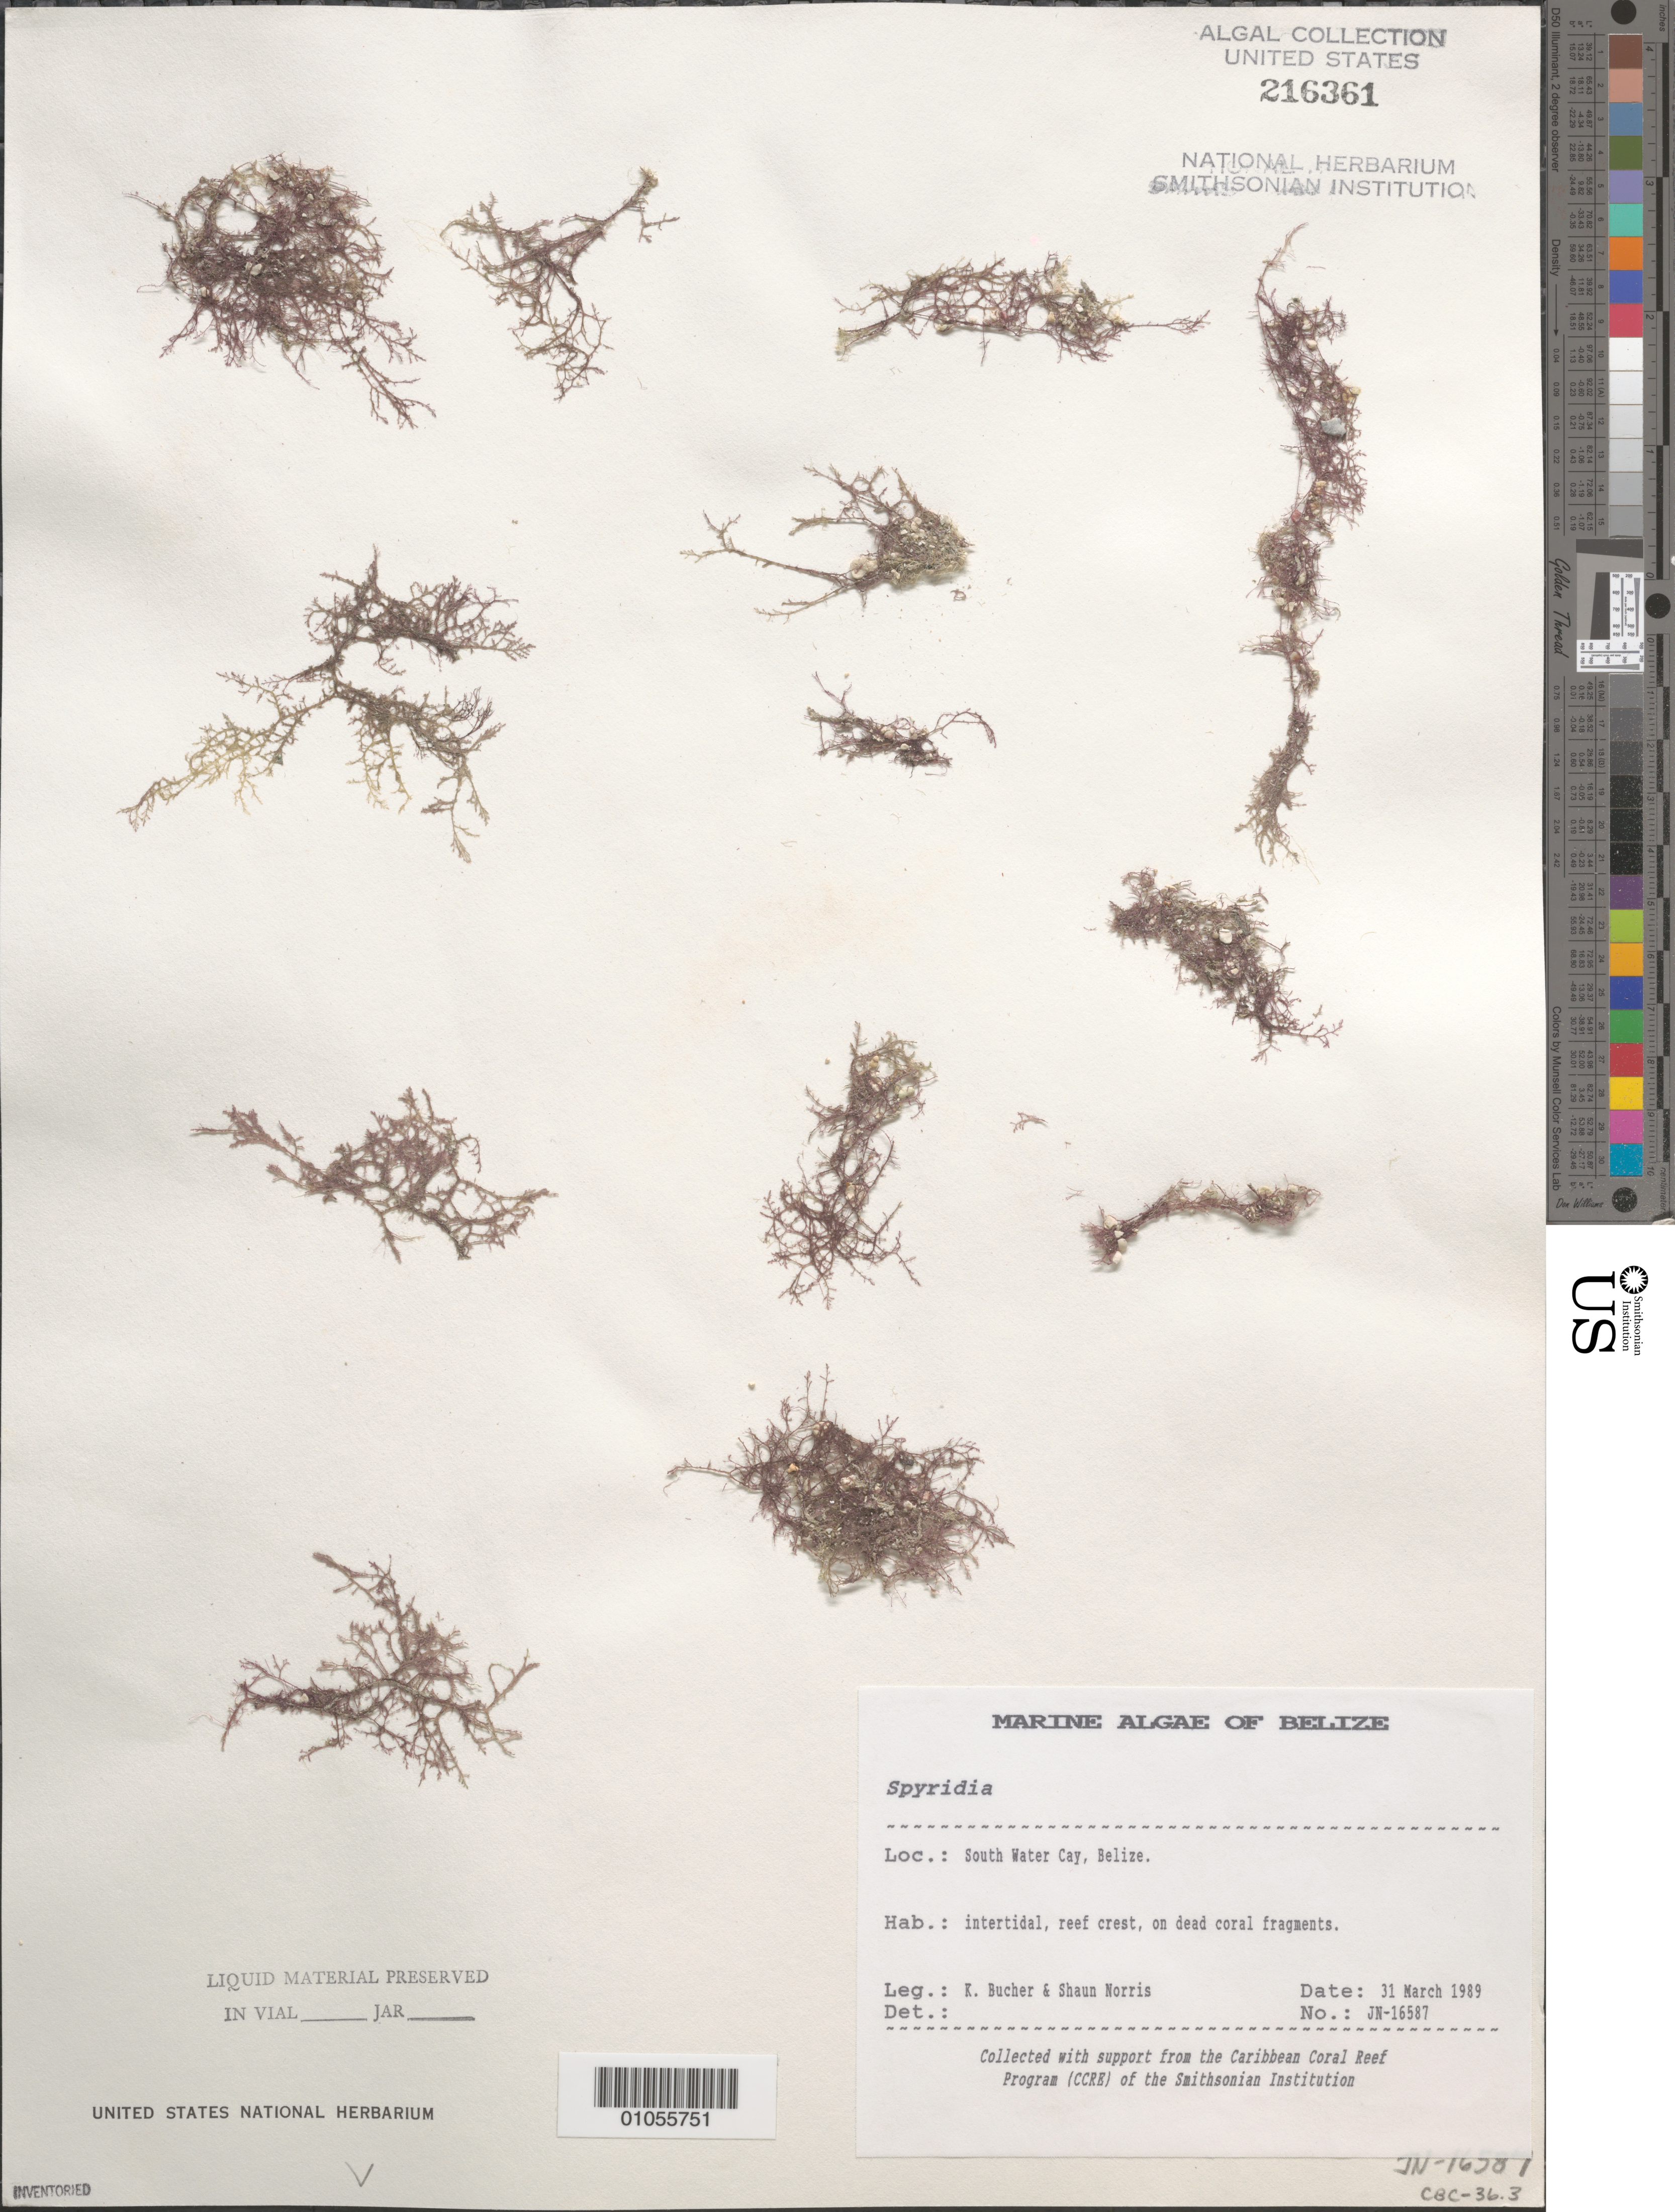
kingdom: Plantae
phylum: Rhodophyta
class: Florideophyceae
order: Ceramiales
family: Spyridiaceae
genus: Spyridia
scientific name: Spyridia sp.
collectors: K. E. Bucher & S. Norris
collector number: JN-16587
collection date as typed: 31 Mar 1989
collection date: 1989-03-31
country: Belize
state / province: Stann Creek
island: South Water Cay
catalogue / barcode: US 216361